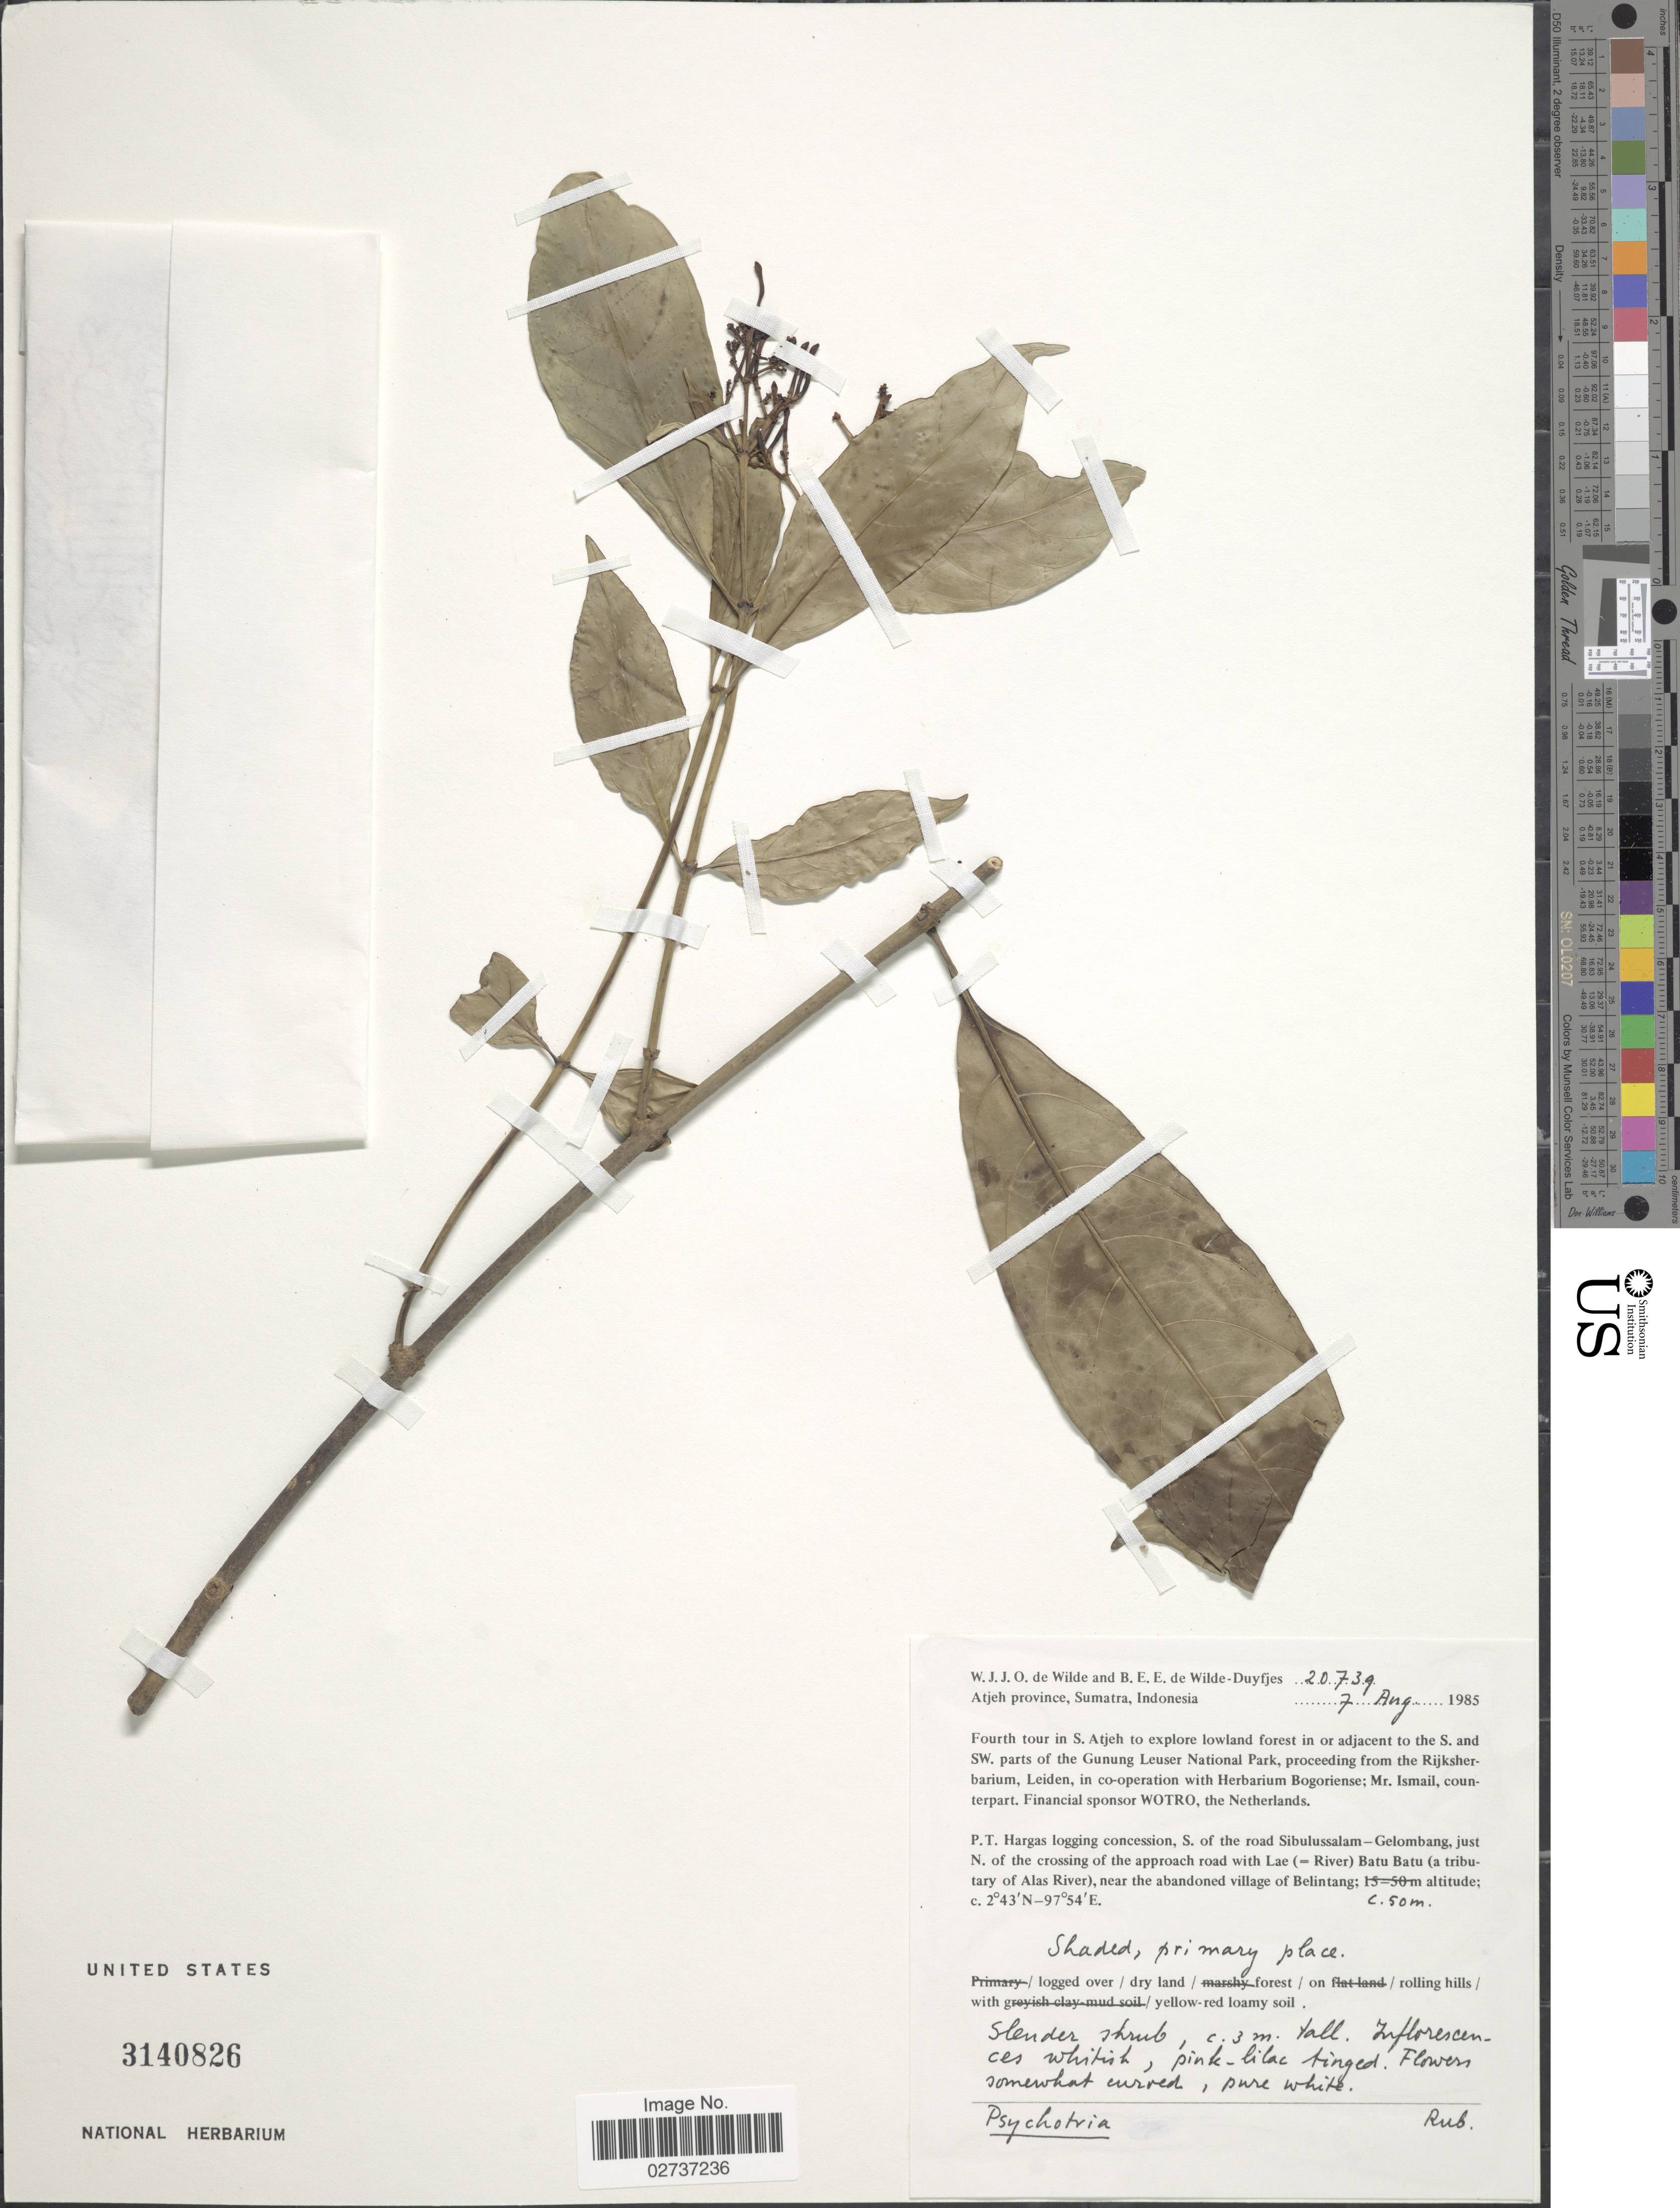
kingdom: Plantae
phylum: Tracheophyta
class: Magnoliopsida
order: Gentianales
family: Rubiaceae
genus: Psychotria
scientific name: Psychotria sp.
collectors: W. J. de Wilde & B. E. de Wilde-Duyfjes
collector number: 20739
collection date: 1985-08-07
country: Indonesia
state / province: Sumatra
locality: Atjeh province, P.T. Hargas logging concession, S. of the road Sibulussalam-Gelombang, just N of the crossing of the approach road with Lae (=River) Batu Batu (a tributary of Alas River), near the abandoned village of Belintang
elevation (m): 50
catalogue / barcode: US 3140826